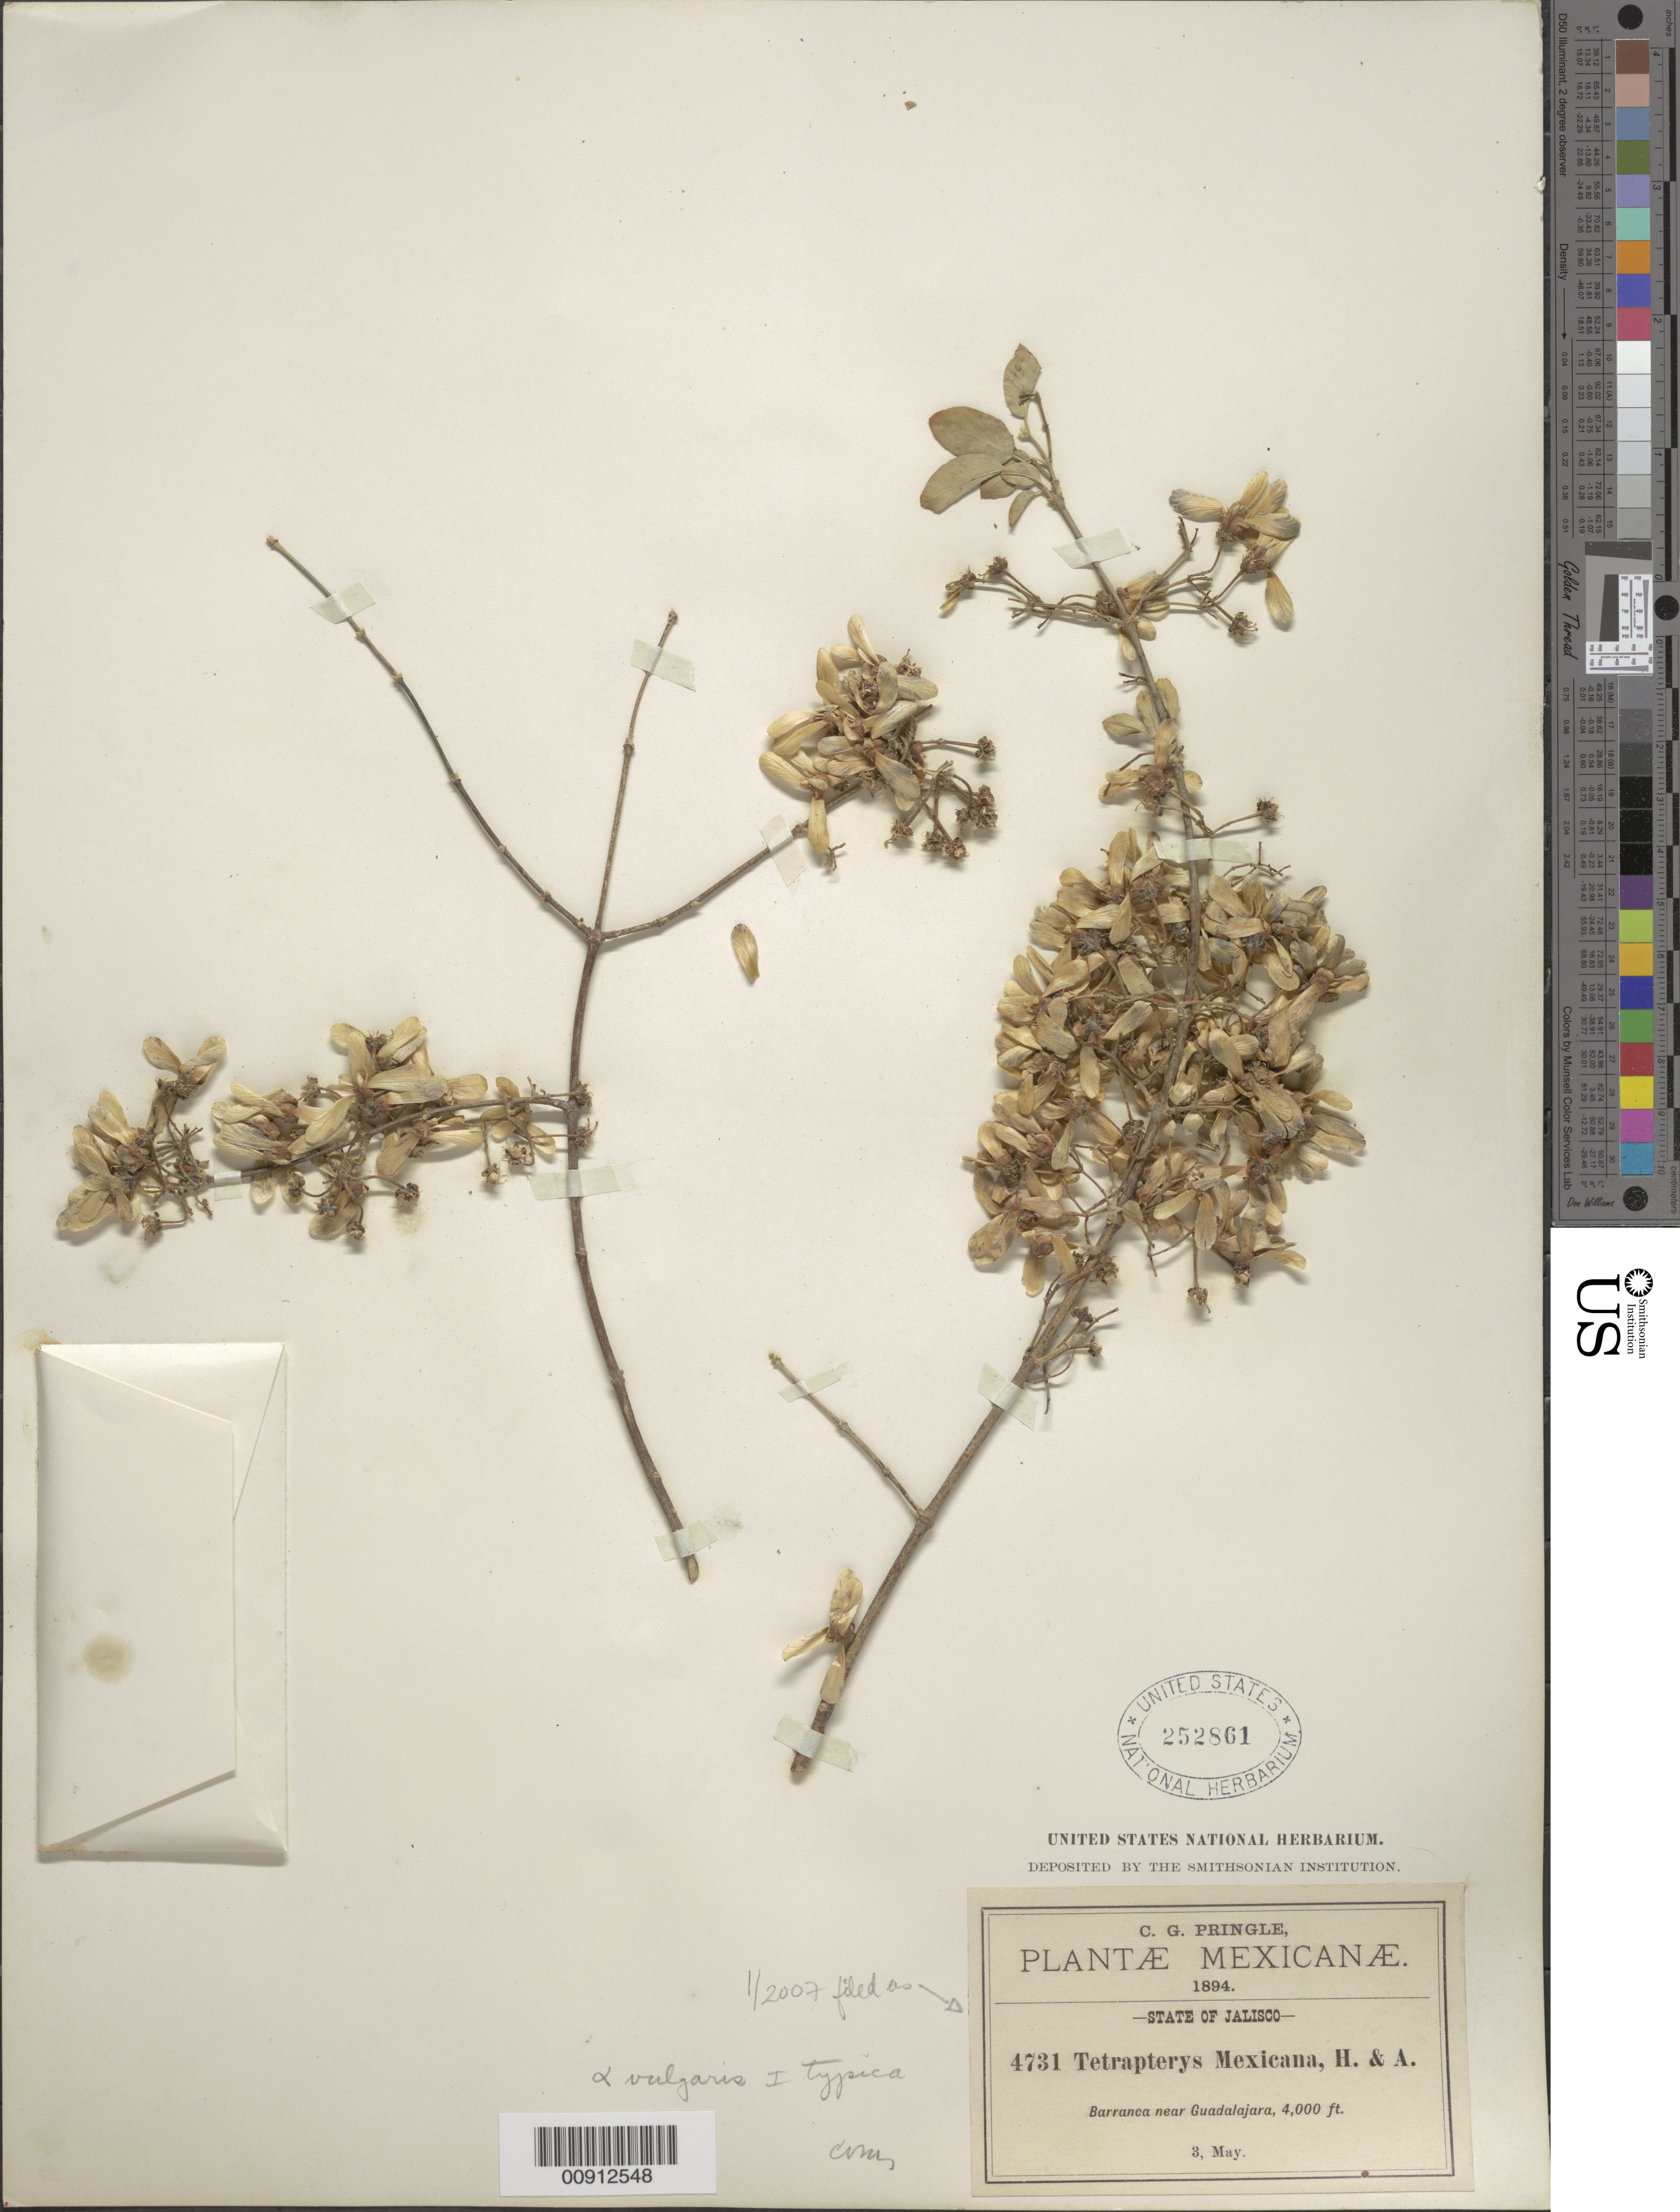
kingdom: Plantae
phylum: Tracheophyta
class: Magnoliopsida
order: Malpighiales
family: Malpighiaceae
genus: Tetrapterys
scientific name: Tetrapterys mexicana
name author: Hook. & Arn.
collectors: C. G. Pringle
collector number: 4731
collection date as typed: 03 May 1894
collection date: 1894-05-03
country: Mexico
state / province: Jalisco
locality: Barranca near Guadalajara, State of Jalisco.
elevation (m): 1219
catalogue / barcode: US 252861